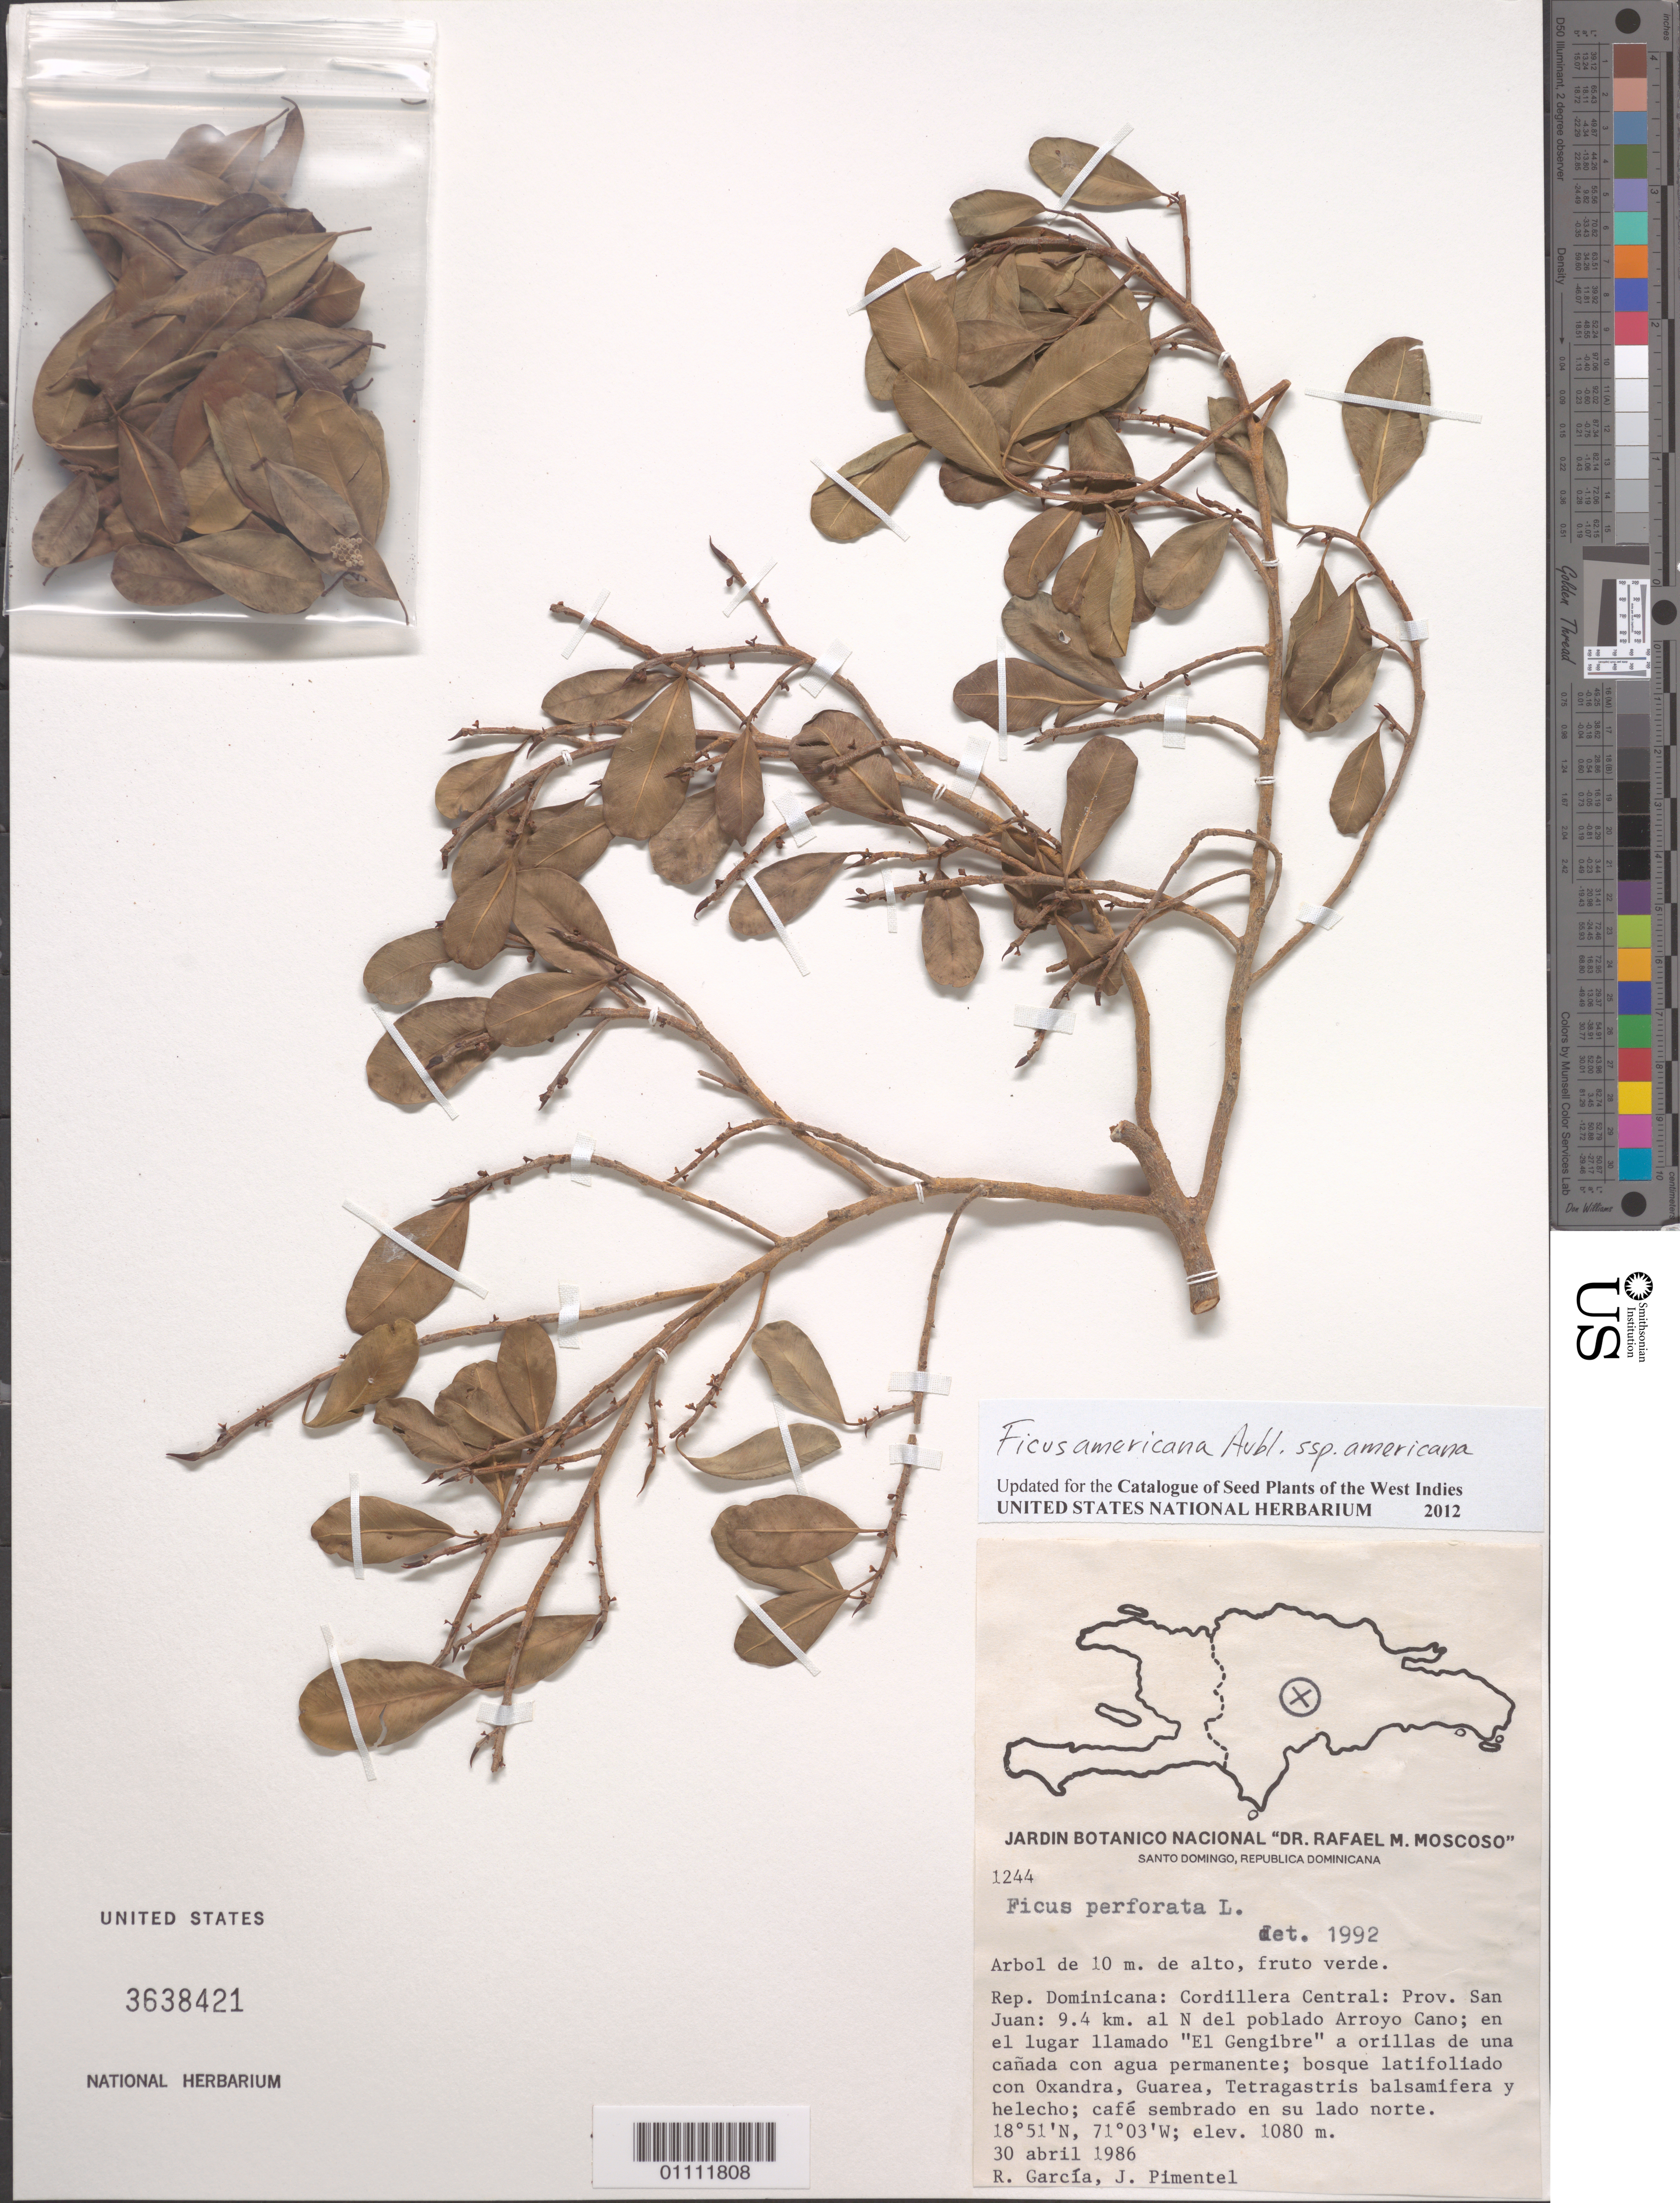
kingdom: Plantae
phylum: Tracheophyta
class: Magnoliopsida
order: Rosales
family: Moraceae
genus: Ficus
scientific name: Ficus americana subsp. americana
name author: Aubl.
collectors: R. G. García & J. Pimentel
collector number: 1244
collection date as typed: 30 Apr 1986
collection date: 1986-04-30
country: Dominican Republic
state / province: San Juan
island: Hispaniola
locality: Cordillera Central, 9.4 km al N del poblado Arroyo Cano; en el lugar llamado "El Gengibre" a orillas de una cañada con agua permanente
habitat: Bosque latifoliado con Ocandra, Guarea, Tetragastris balsamifera y helecho; café sembrado en su lado norte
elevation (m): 1080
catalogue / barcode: US 3638421